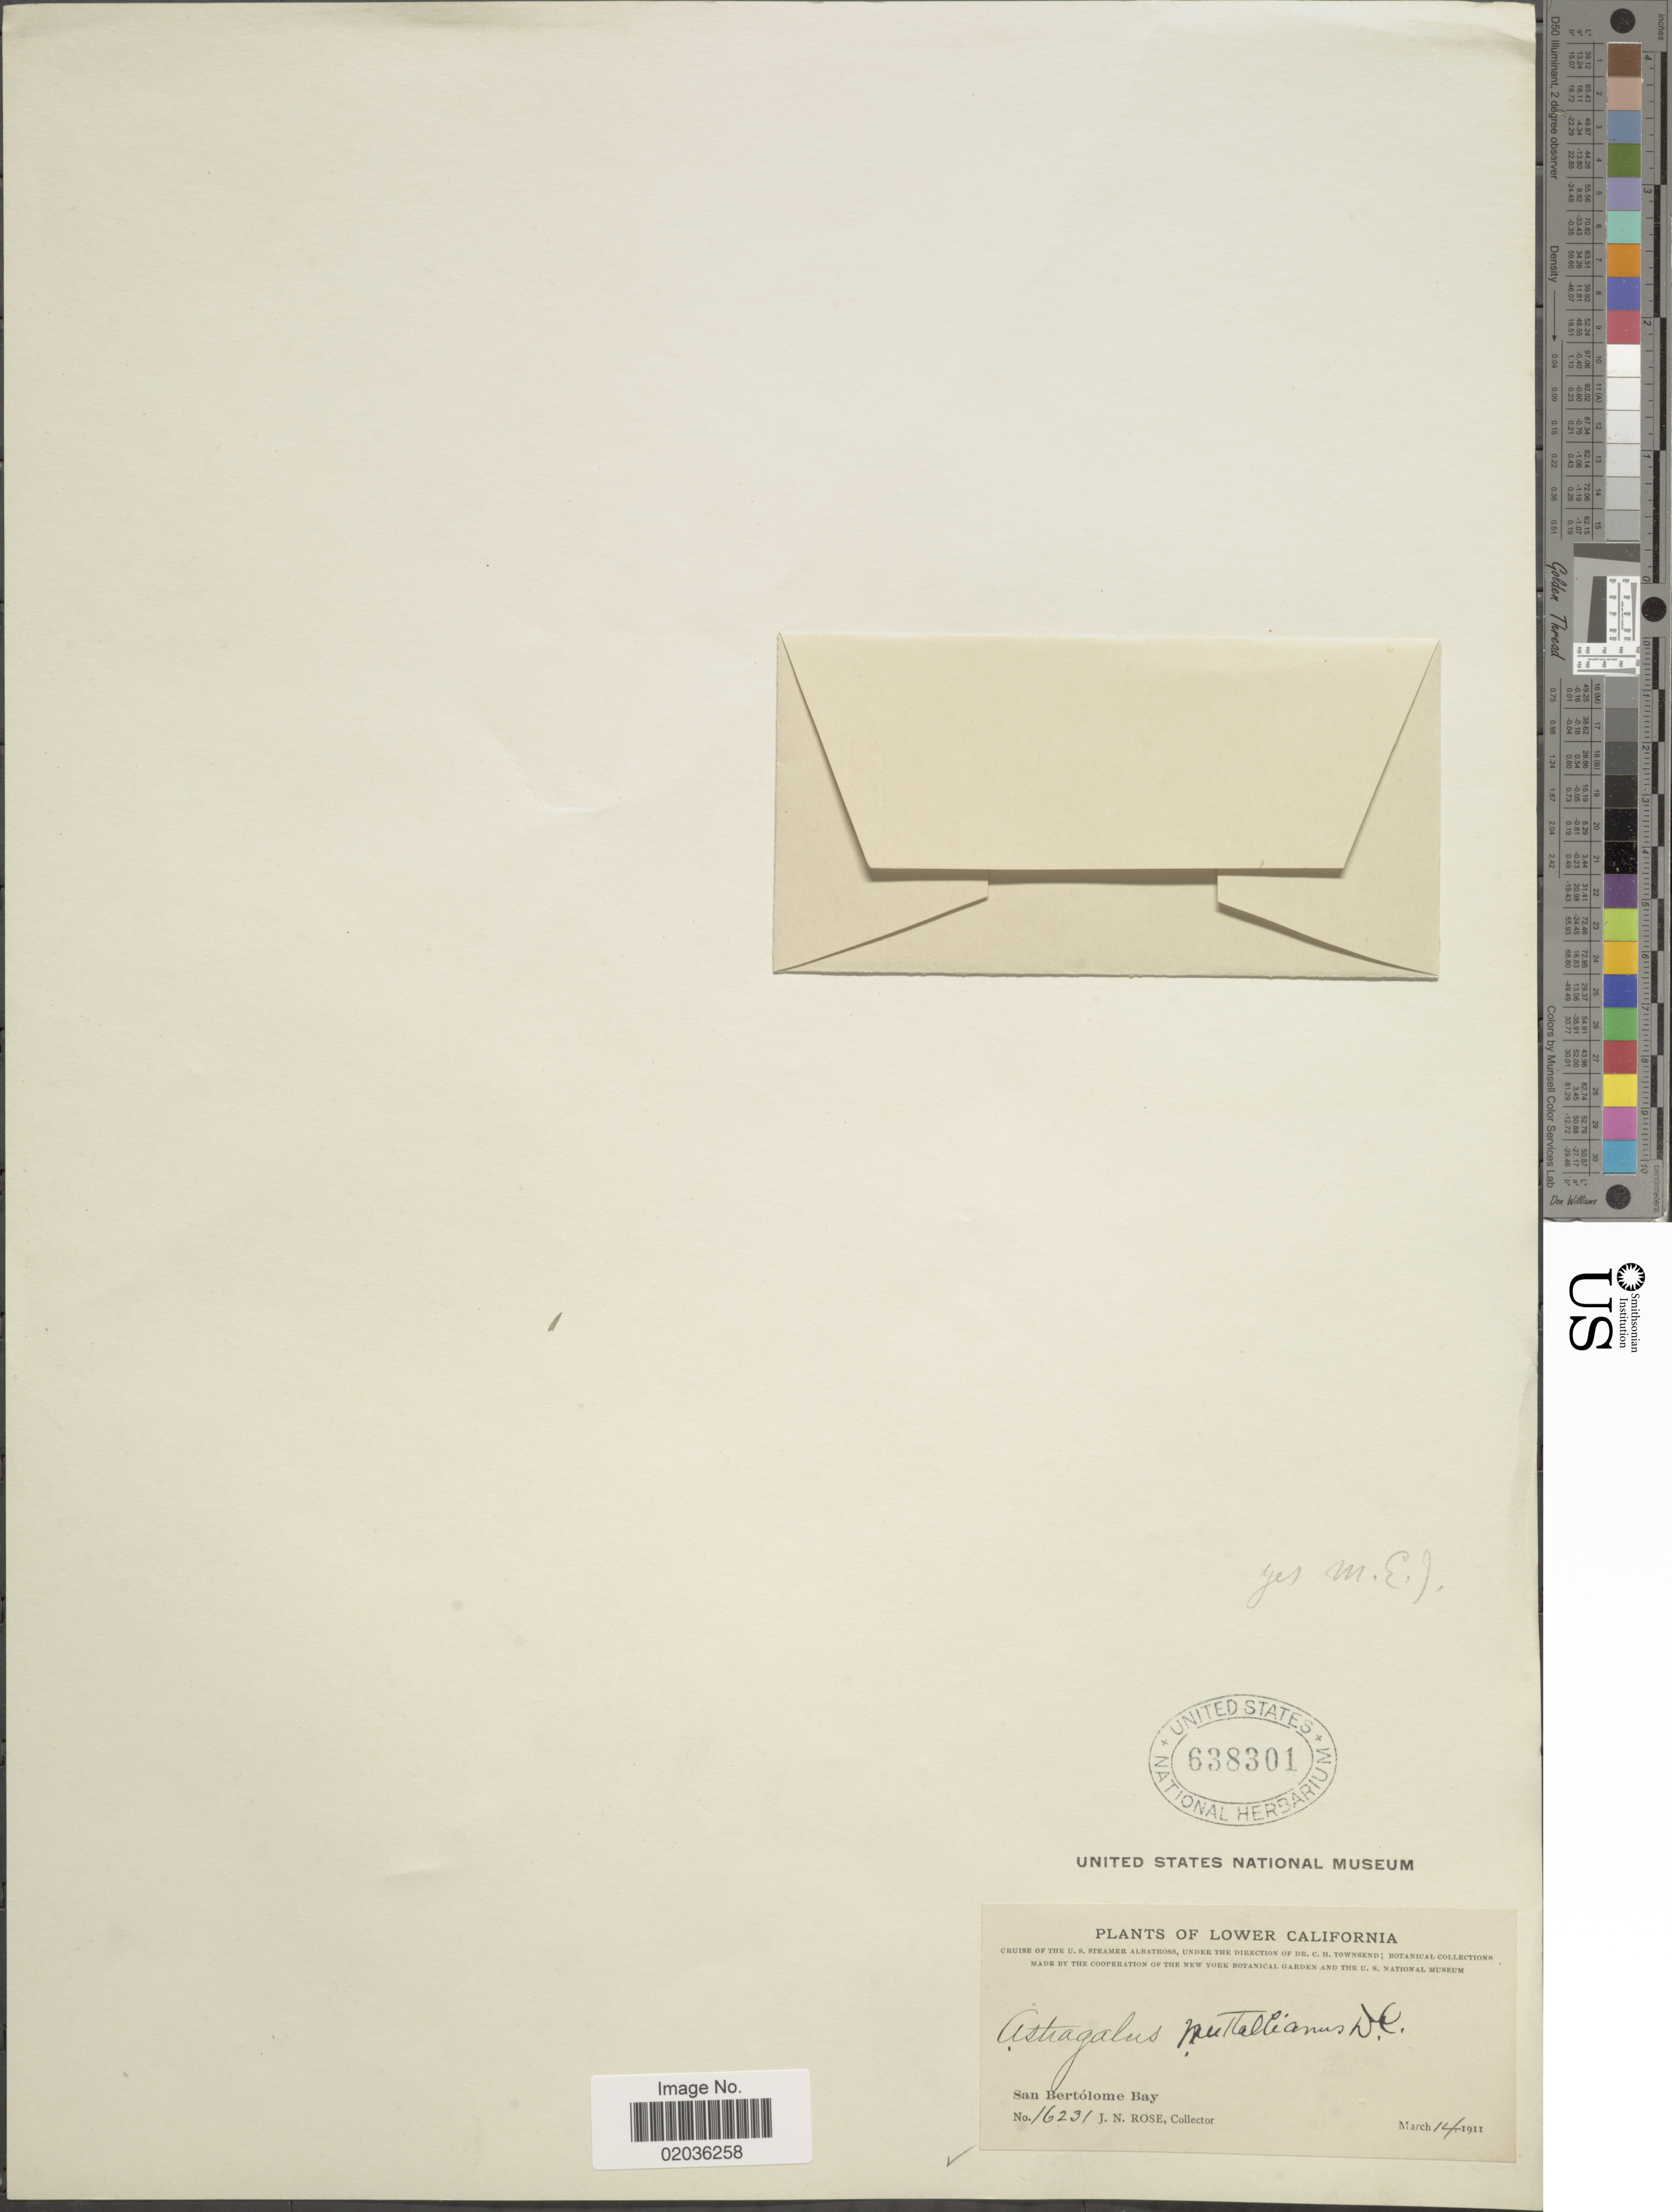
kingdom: Plantae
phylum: Tracheophyta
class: Magnoliopsida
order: Fabales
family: Fabaceae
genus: Astragalus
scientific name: Astragalus nuttallianus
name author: DC.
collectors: J. N. Rose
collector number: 16231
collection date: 1911-03-14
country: Mexico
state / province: Baja California Sur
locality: Lower California, San Bertólome Bay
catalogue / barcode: US 638301